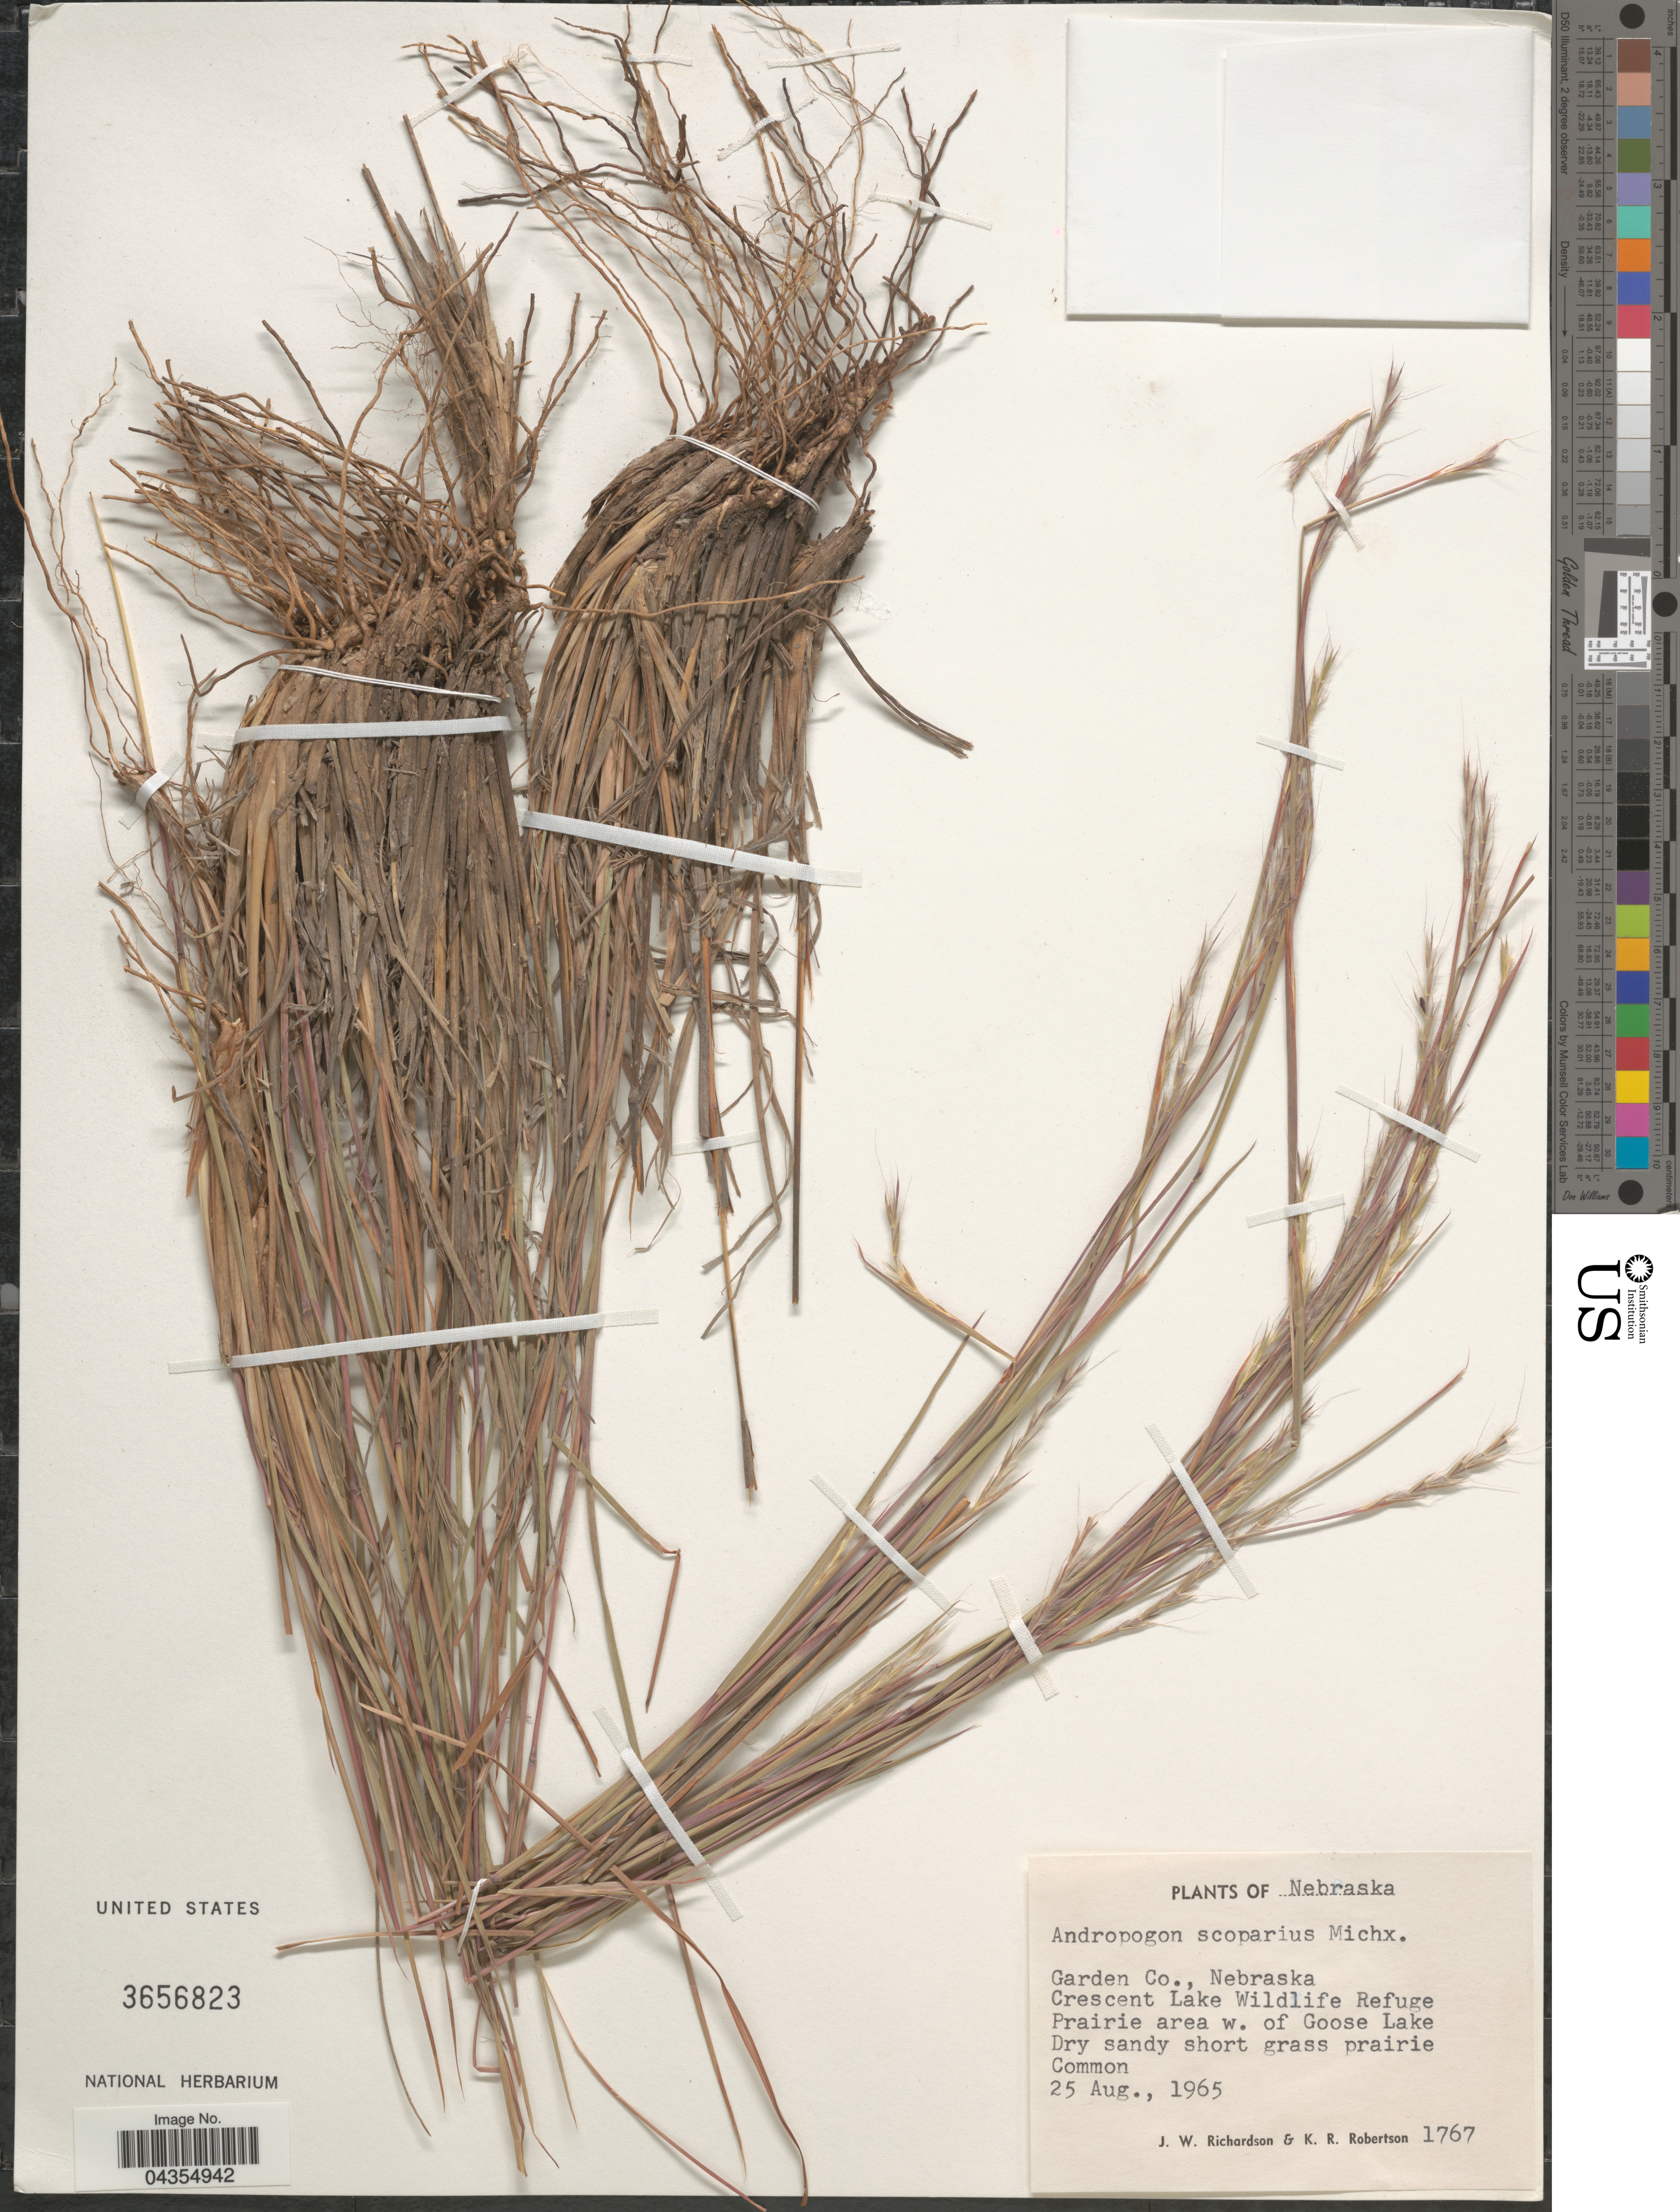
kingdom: Plantae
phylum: Tracheophyta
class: Liliopsida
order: Poales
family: Poaceae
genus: Schizachyrium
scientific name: Schizachyrium sanguineum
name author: (Retz.) Alston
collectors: J. Richardson & K. Robertson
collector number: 1767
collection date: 1965-08-25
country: United States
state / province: Nebraska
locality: Garden Co. Crescent Lake Wildlife Refuge. Prairie area w. of Goose Lake.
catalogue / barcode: US 3656823